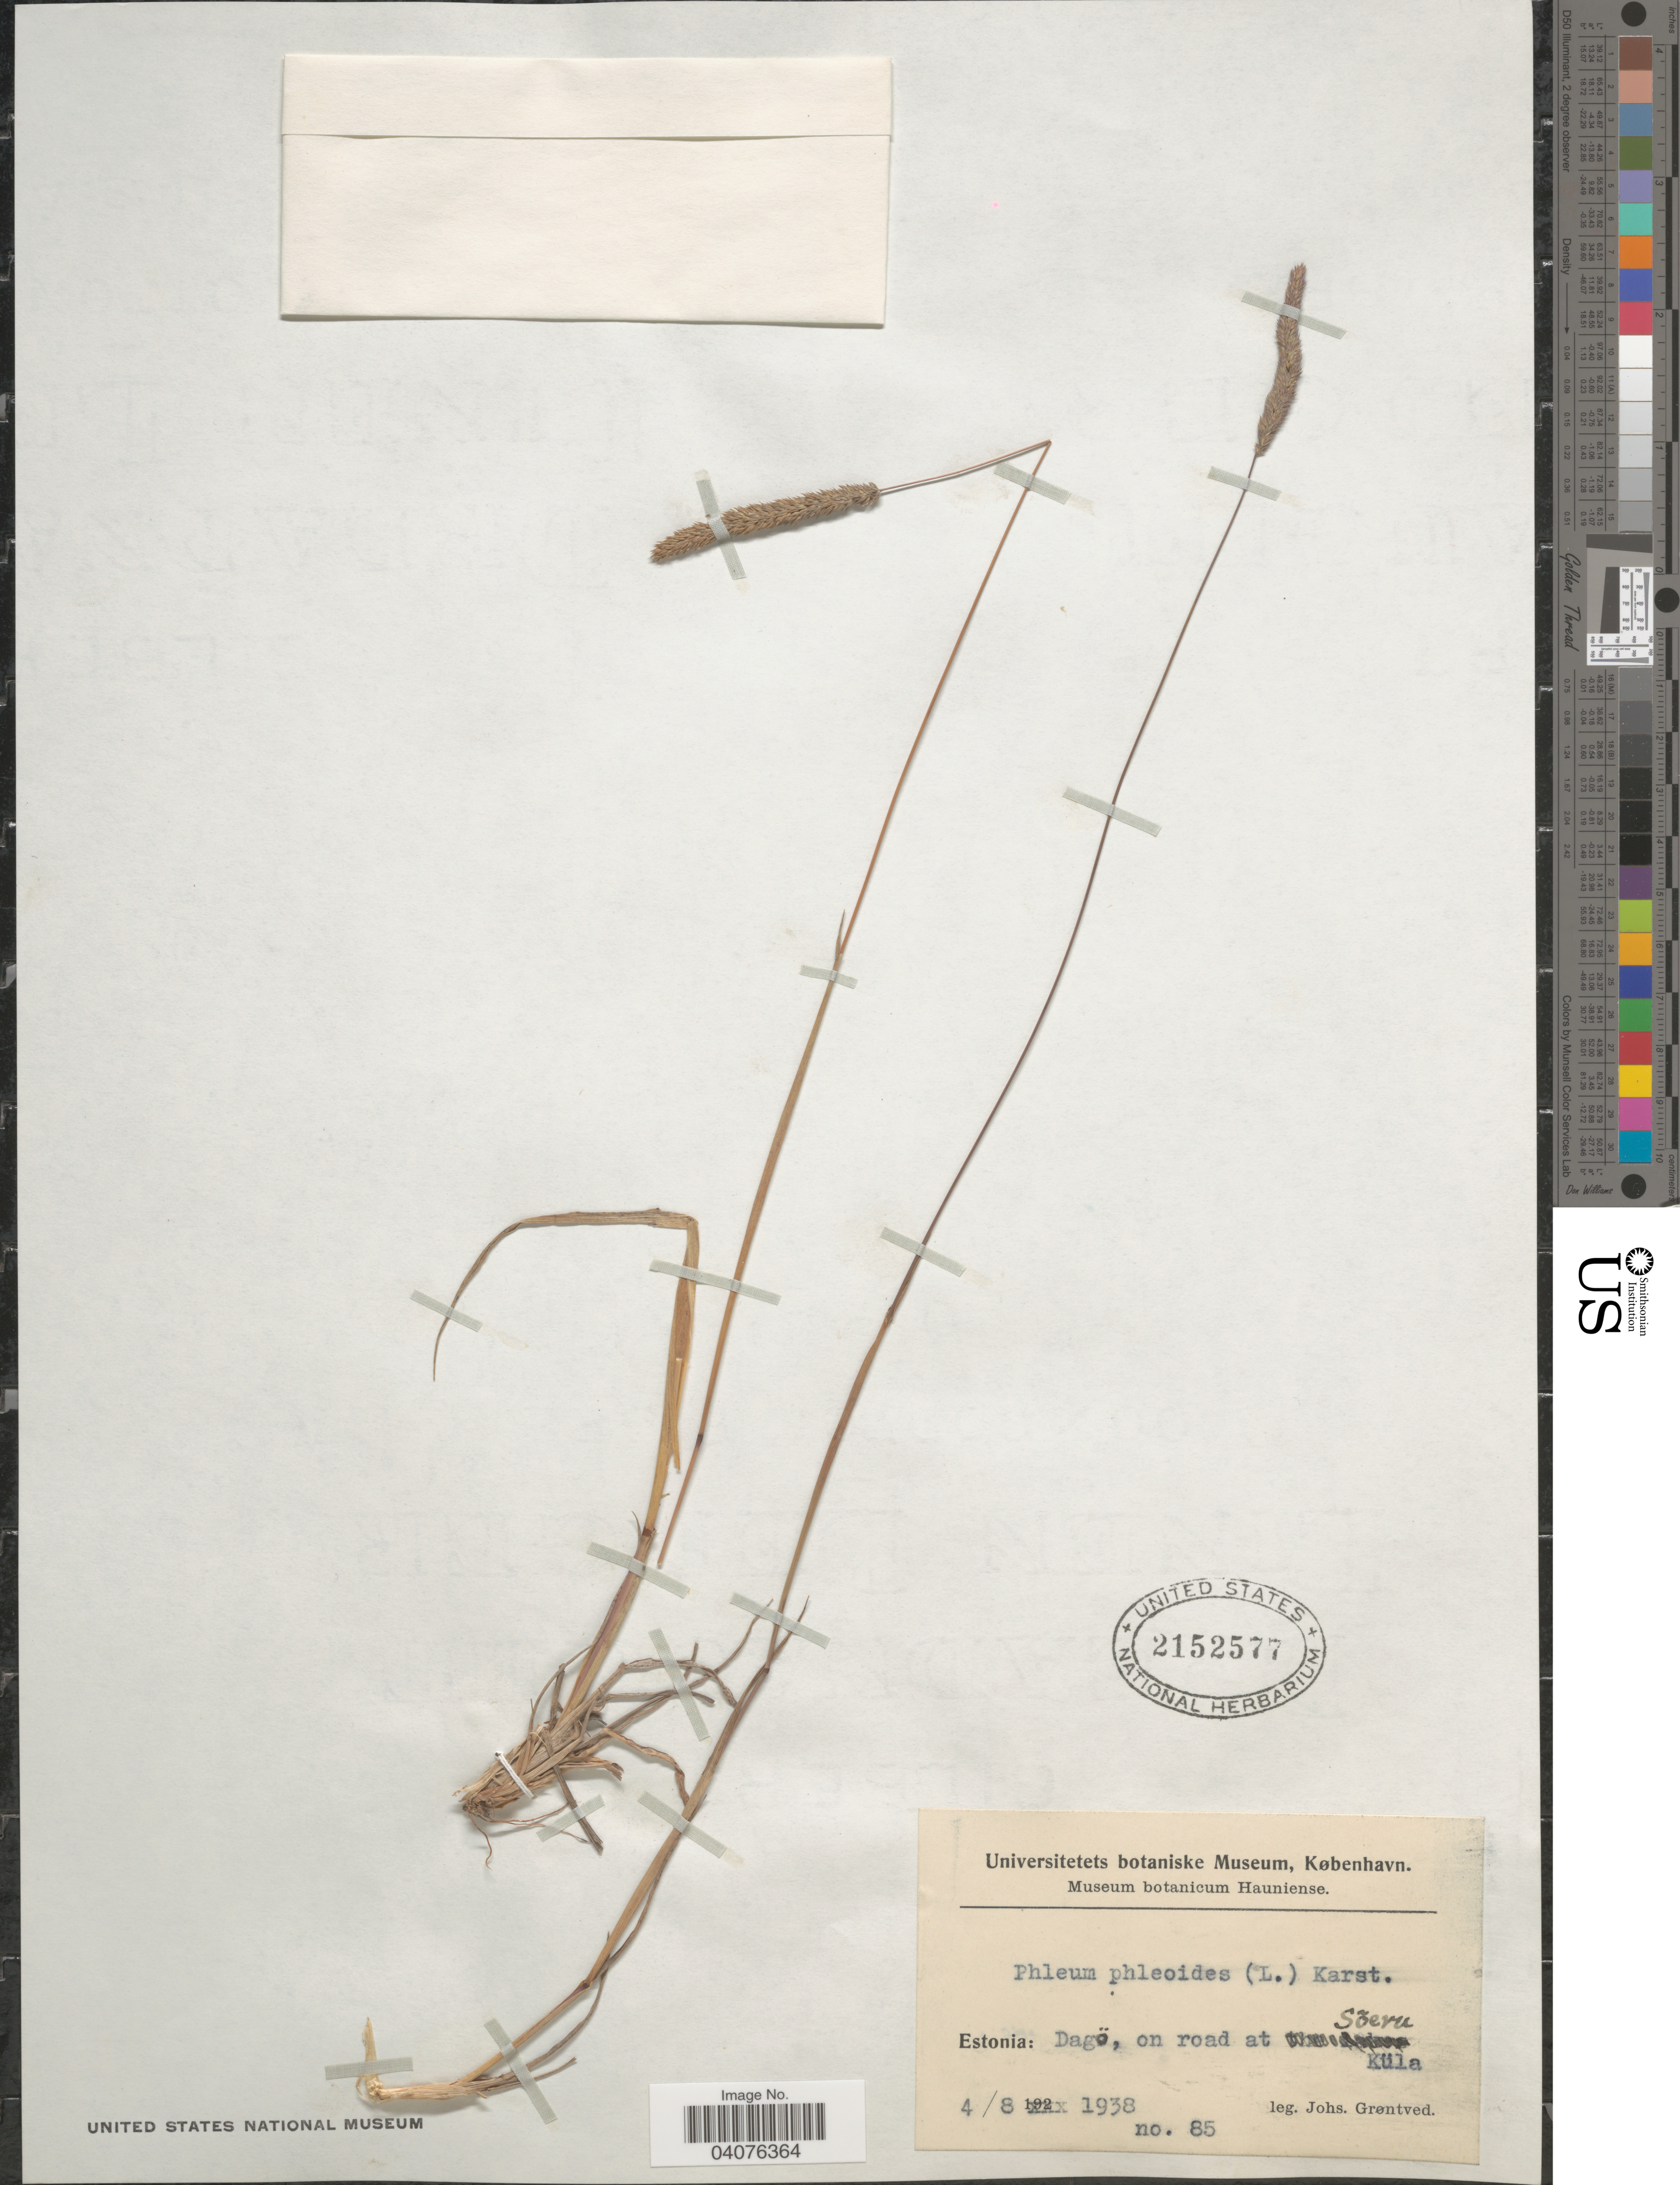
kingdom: Plantae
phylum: Tracheophyta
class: Liliopsida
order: Poales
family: Poaceae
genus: Phleum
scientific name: Phleum phleoides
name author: (L.) H. Karst.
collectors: J. Grøntved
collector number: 85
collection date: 1938-08-04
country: Estonia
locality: Dagö, on road at Soeru Küla.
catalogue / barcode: US 2152577